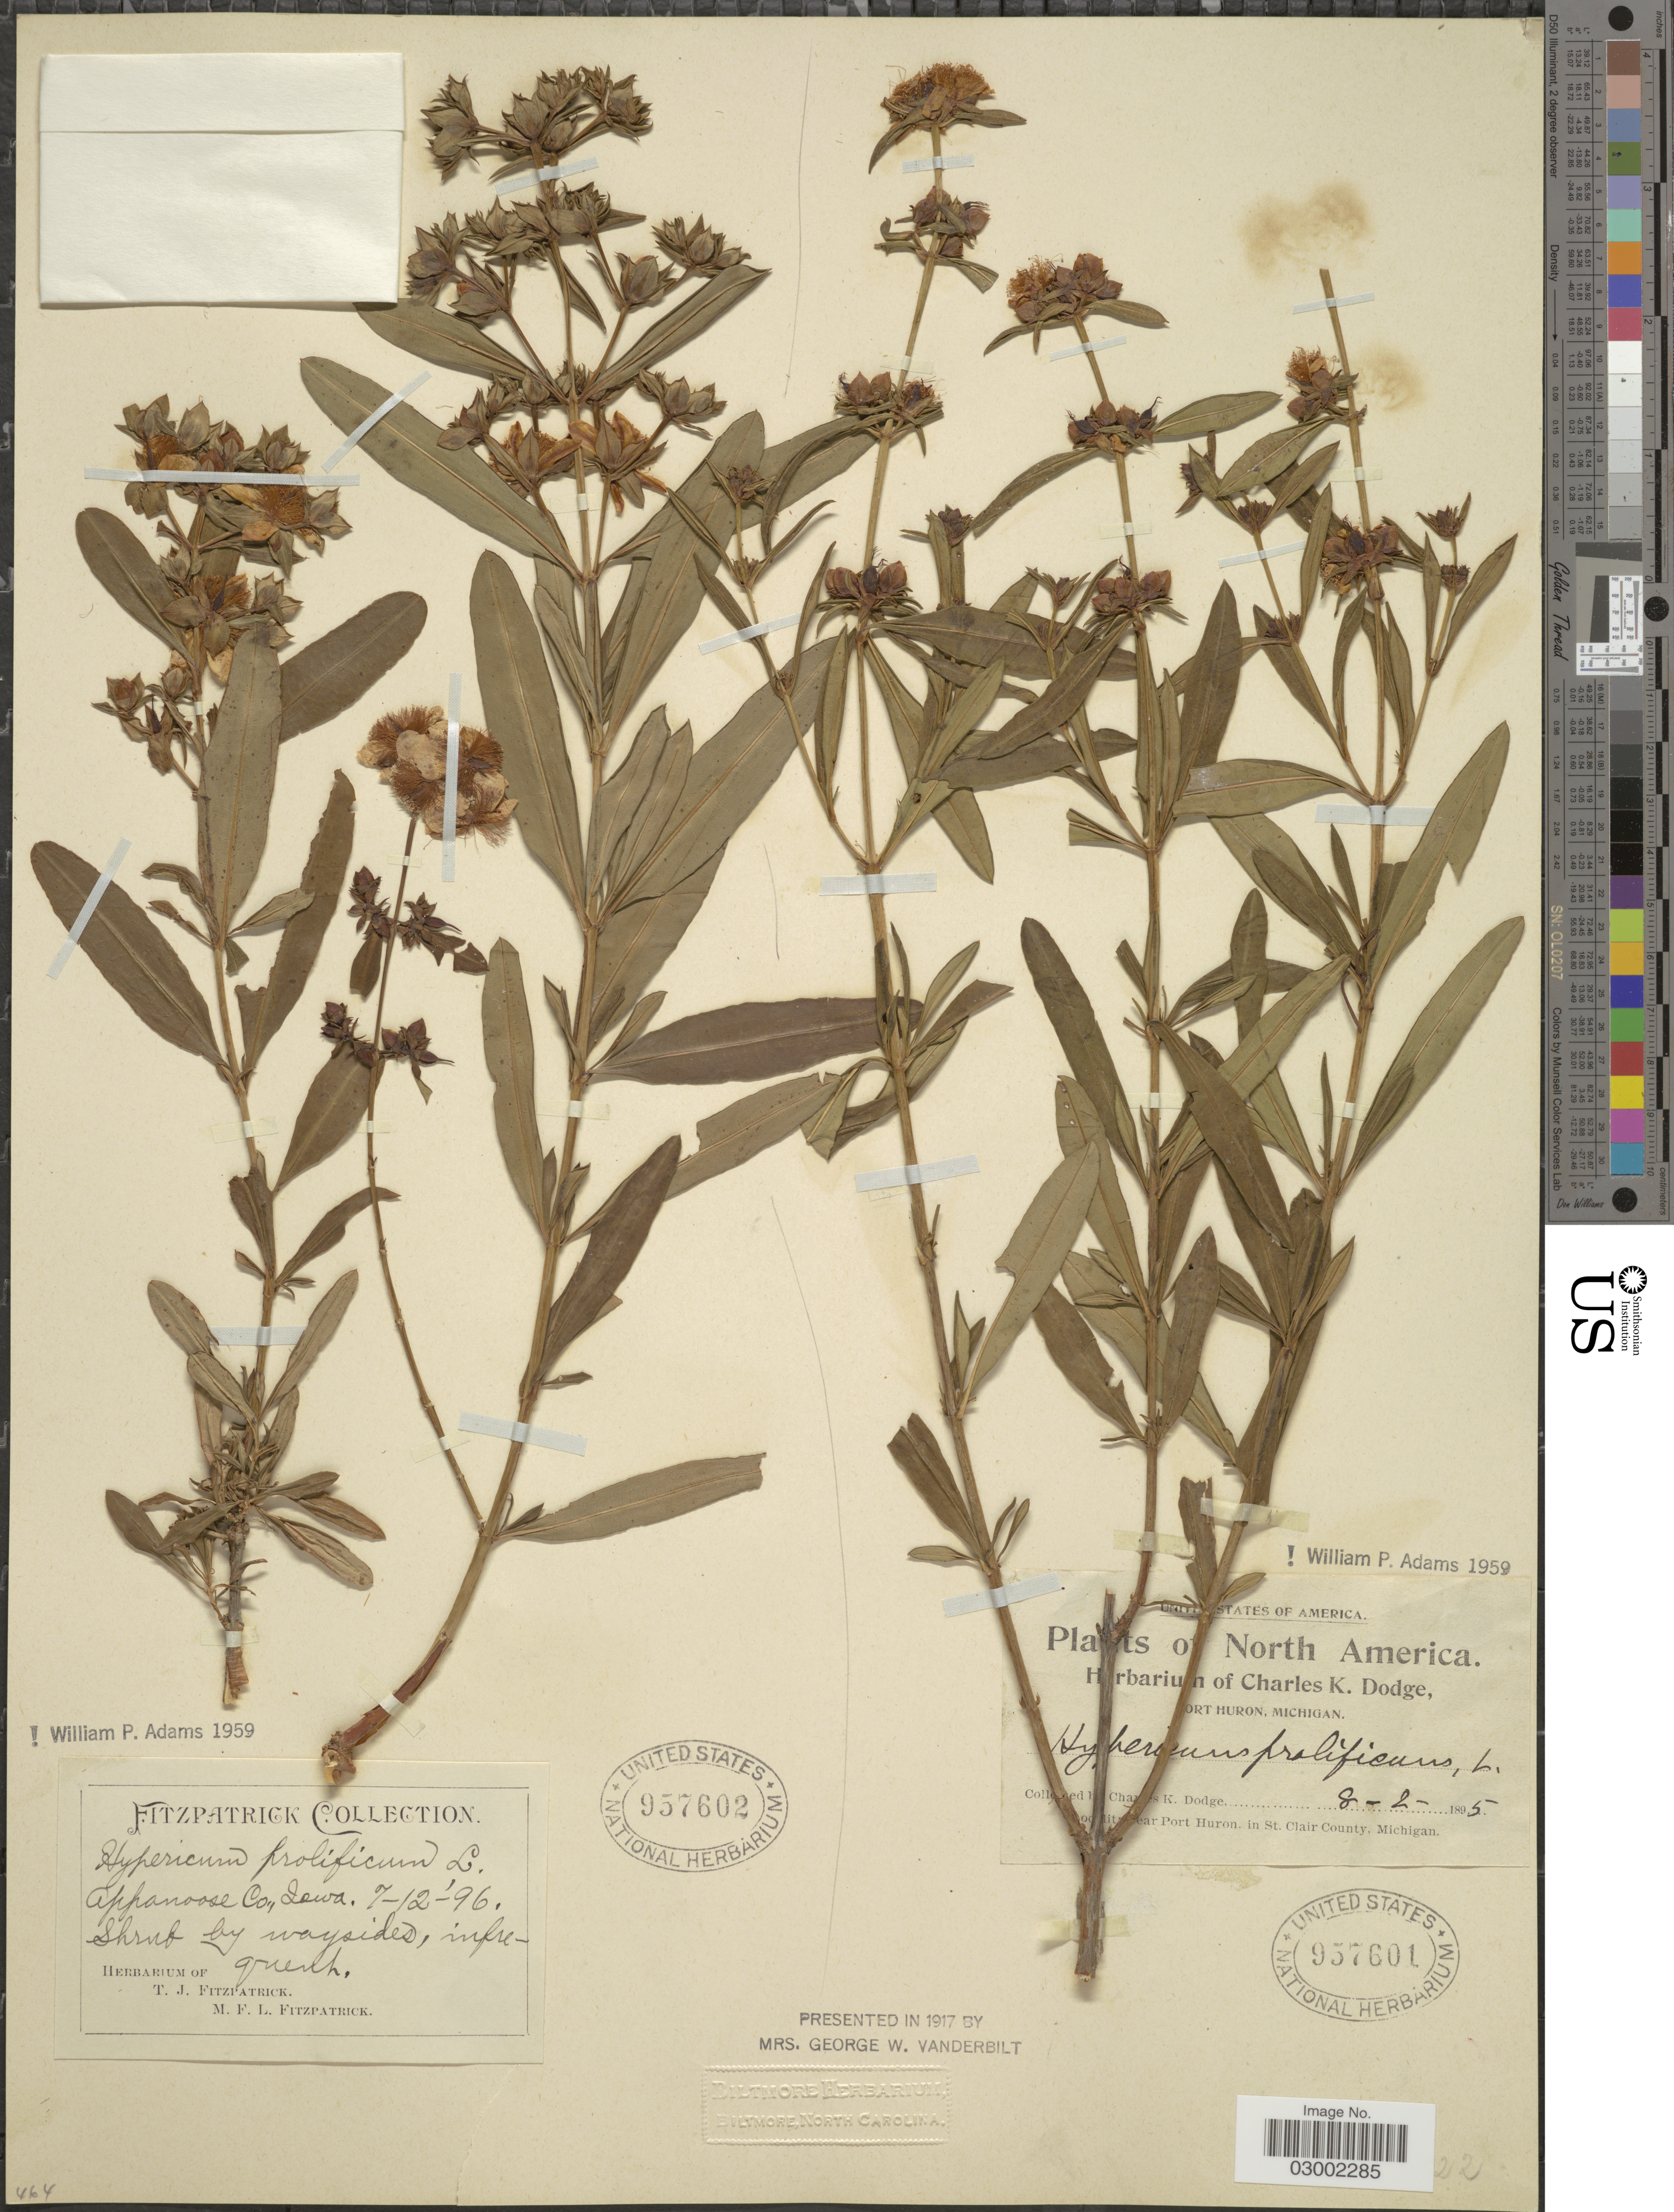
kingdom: Plantae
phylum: Tracheophyta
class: Magnoliopsida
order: Malpighiales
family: Hypericaceae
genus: Hypericum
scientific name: Hypericum prolificum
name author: L.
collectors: T. Fitzpatrick & M. Fitzpatrick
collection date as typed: Transcribed d/m/y: 12/7/96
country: United States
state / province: Iowa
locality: Appanoose Co.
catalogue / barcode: US 957602-2